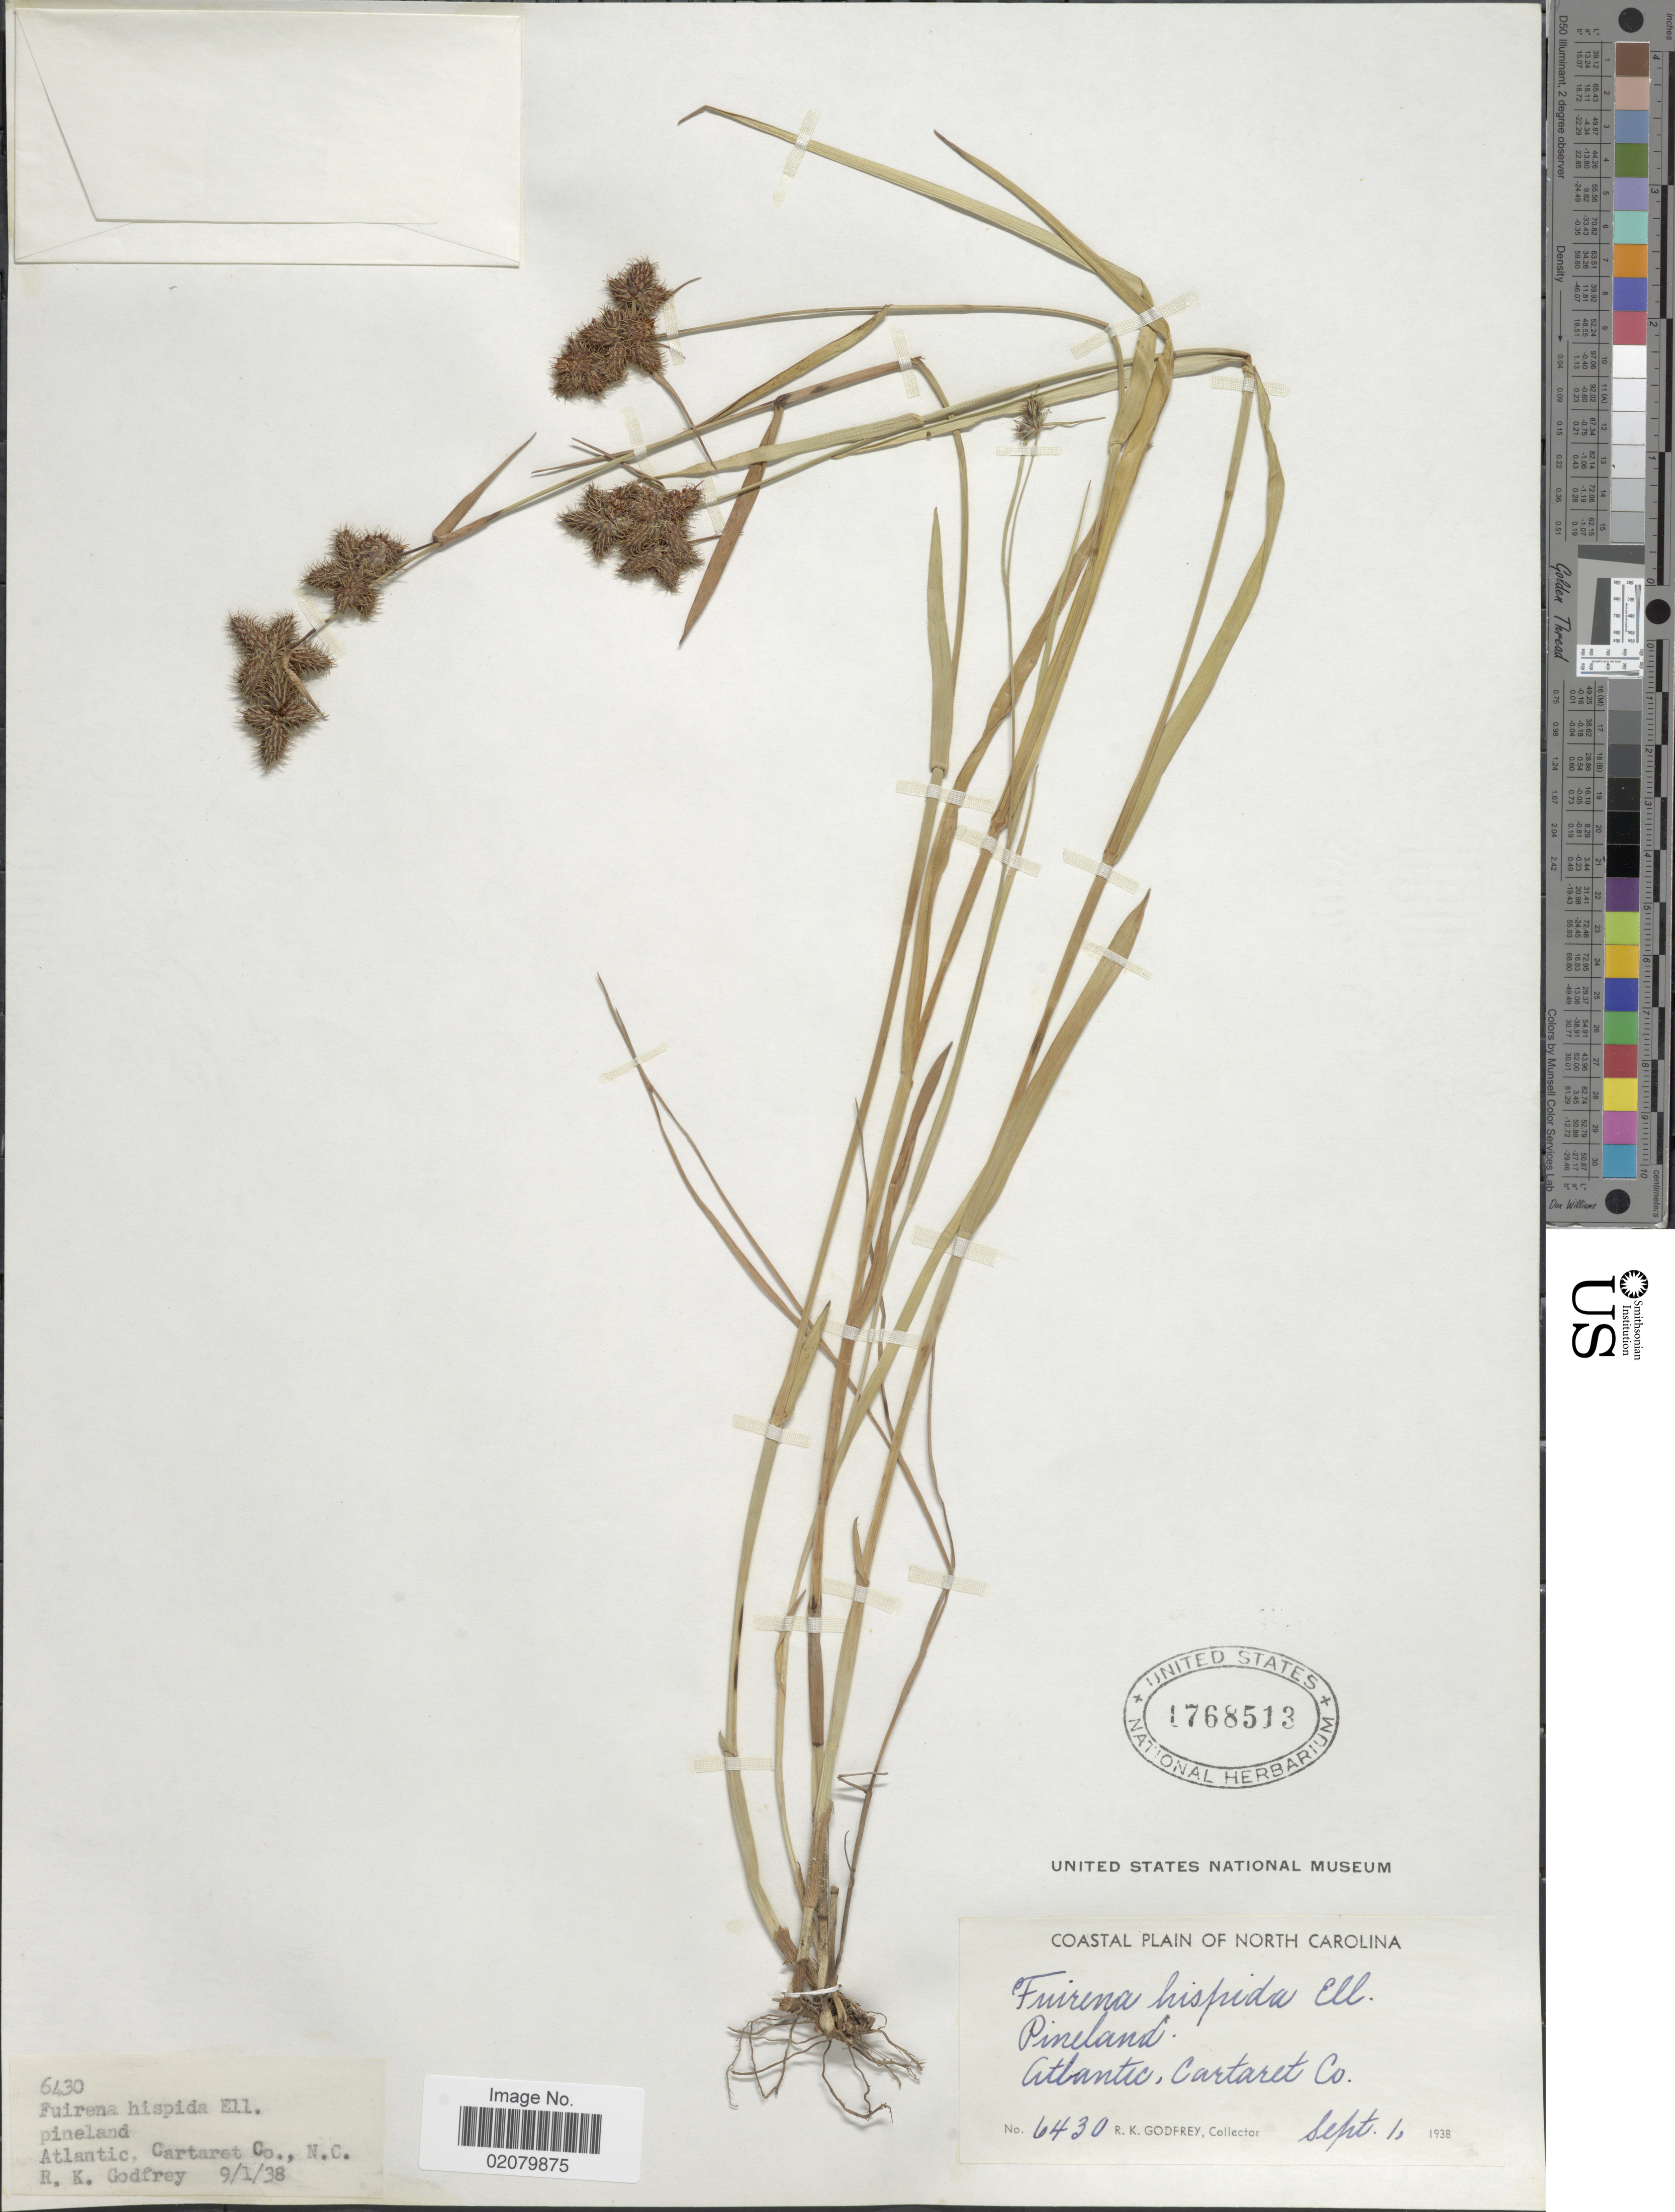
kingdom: Plantae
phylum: Tracheophyta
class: Liliopsida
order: Poales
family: Cyperaceae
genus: Fuirena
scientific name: Fuirena squarrosa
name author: Michx.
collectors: R. K. Godfrey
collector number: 6430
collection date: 1938-09-01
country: United States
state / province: North Carolina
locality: Atlantic, Cartaret Co.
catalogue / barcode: US 1768513